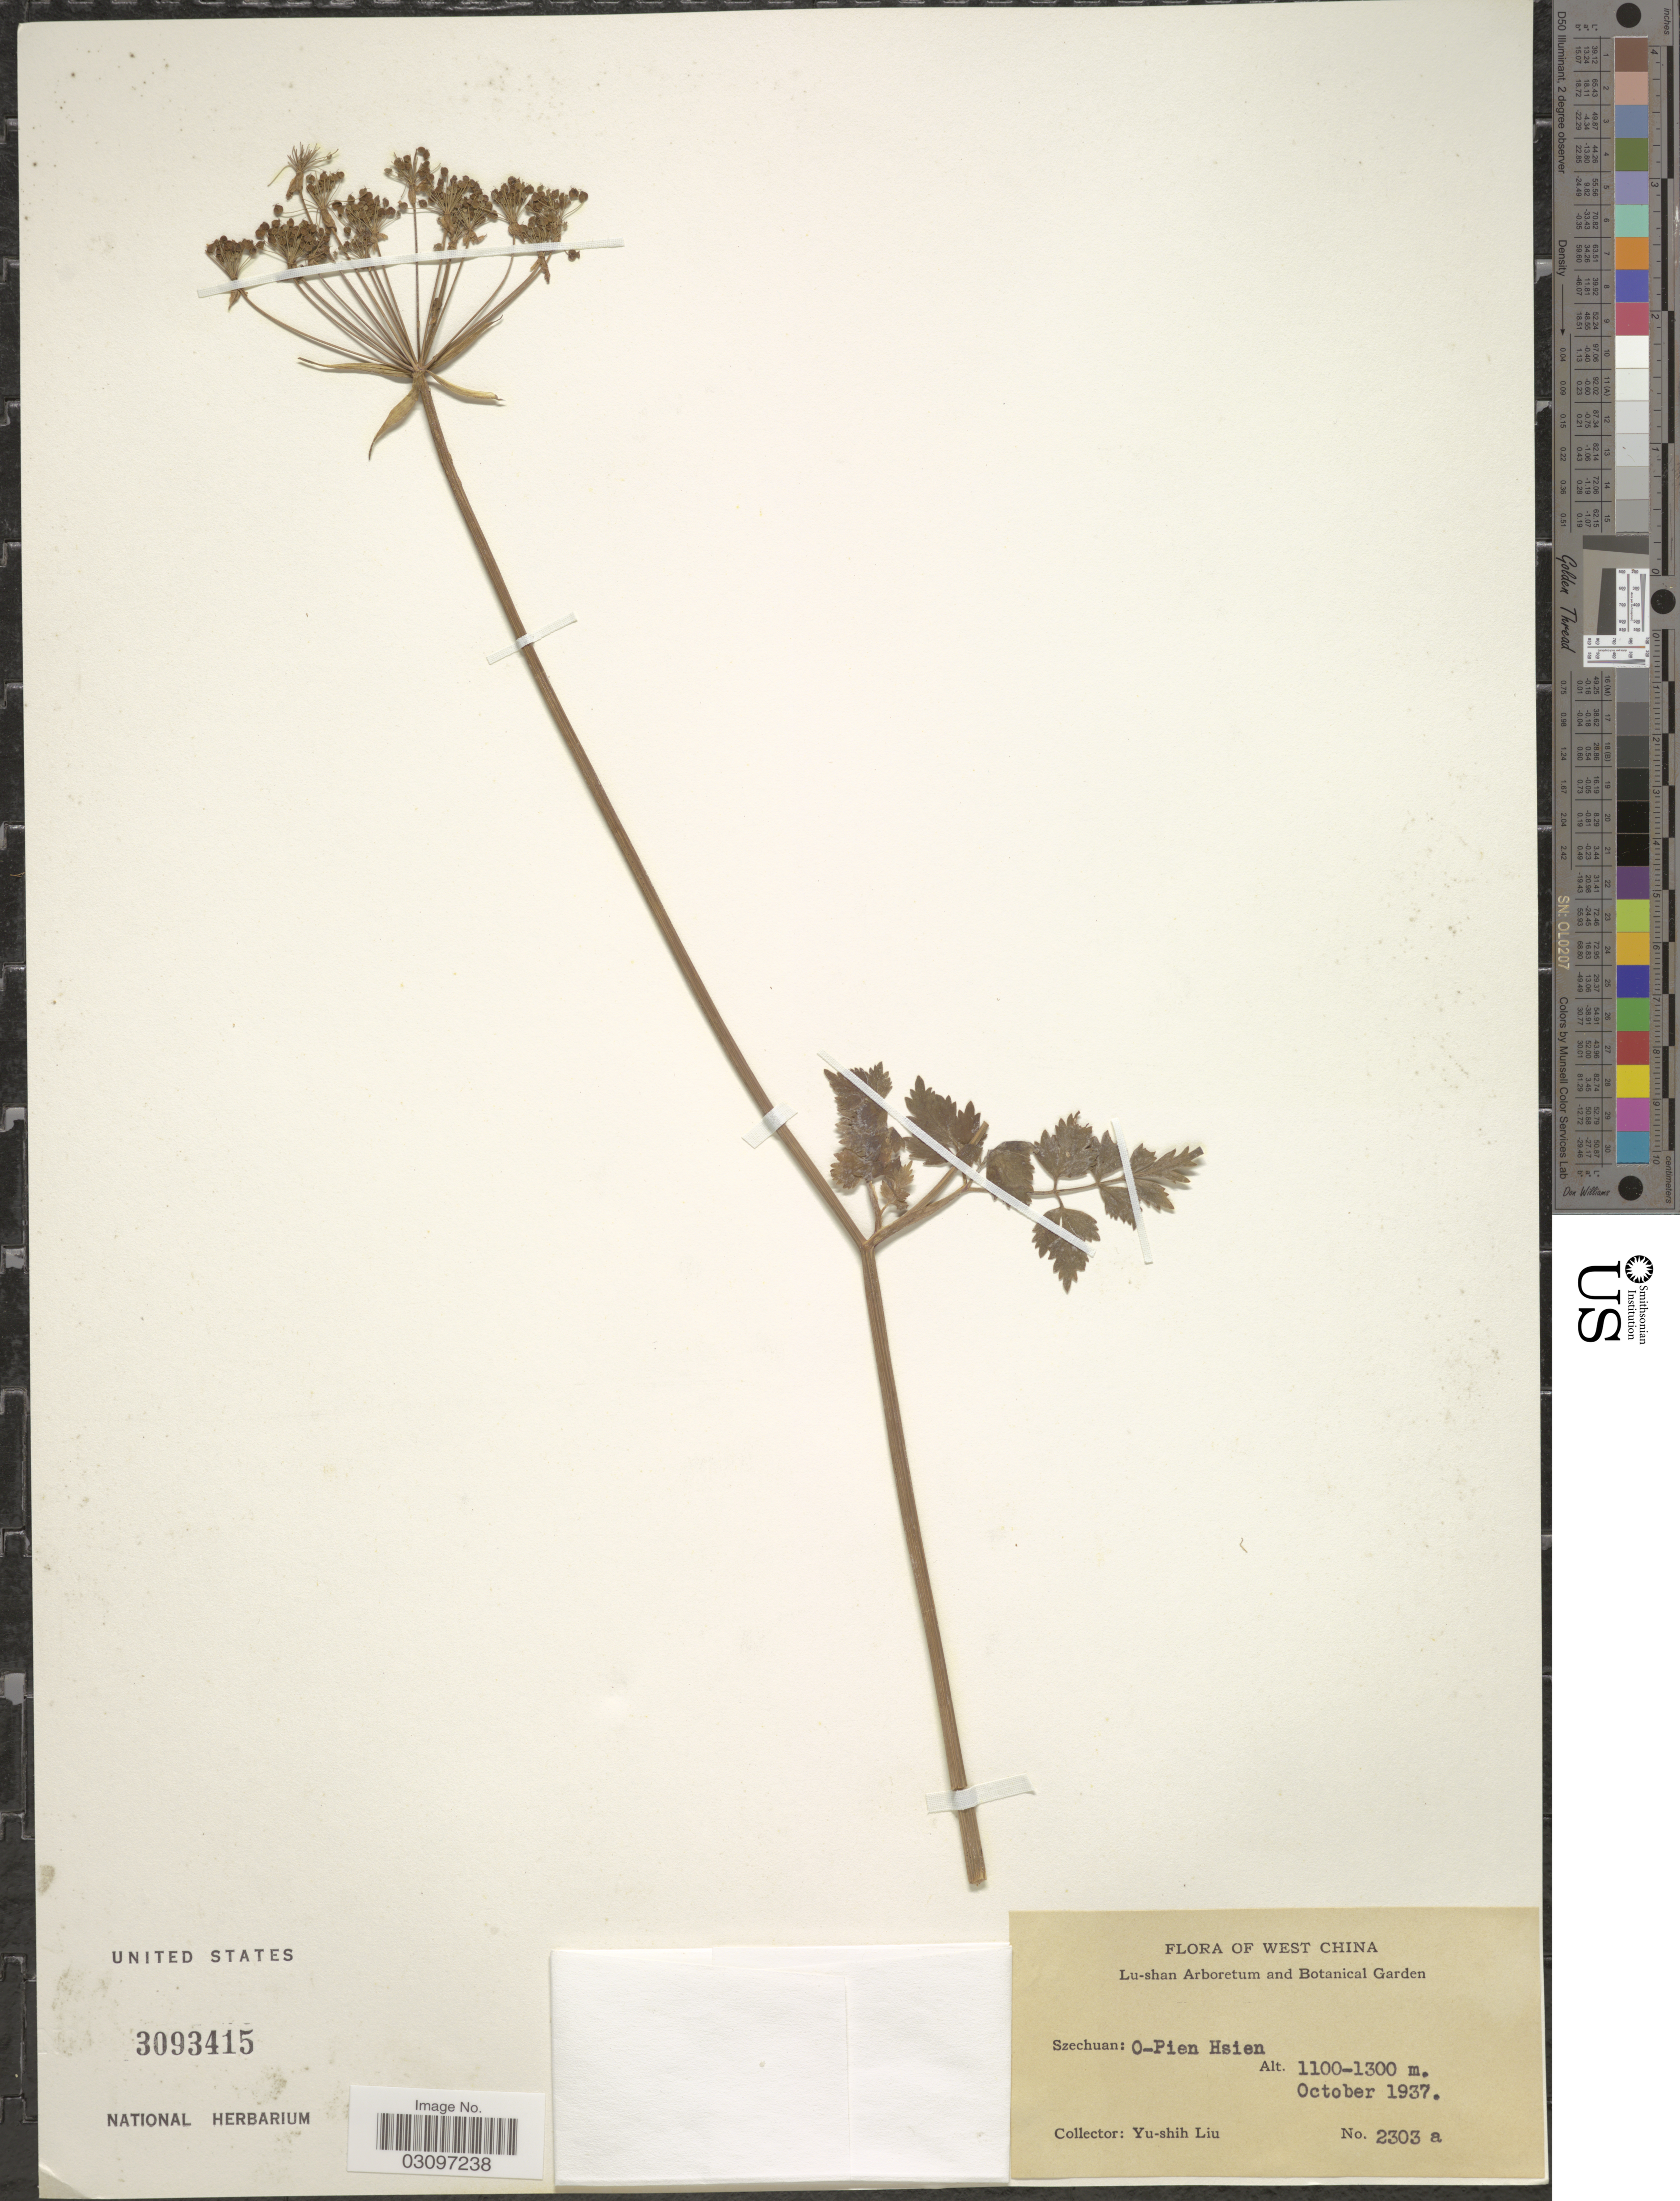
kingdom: Plantae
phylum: Tracheophyta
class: Magnoliopsida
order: Apiales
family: Apiaceae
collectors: Y.-S. Liu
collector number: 2303a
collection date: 1937-10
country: China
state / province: Sichuan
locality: West China. Szechuan: O-Pien Hsien.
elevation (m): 1100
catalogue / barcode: US 3093415